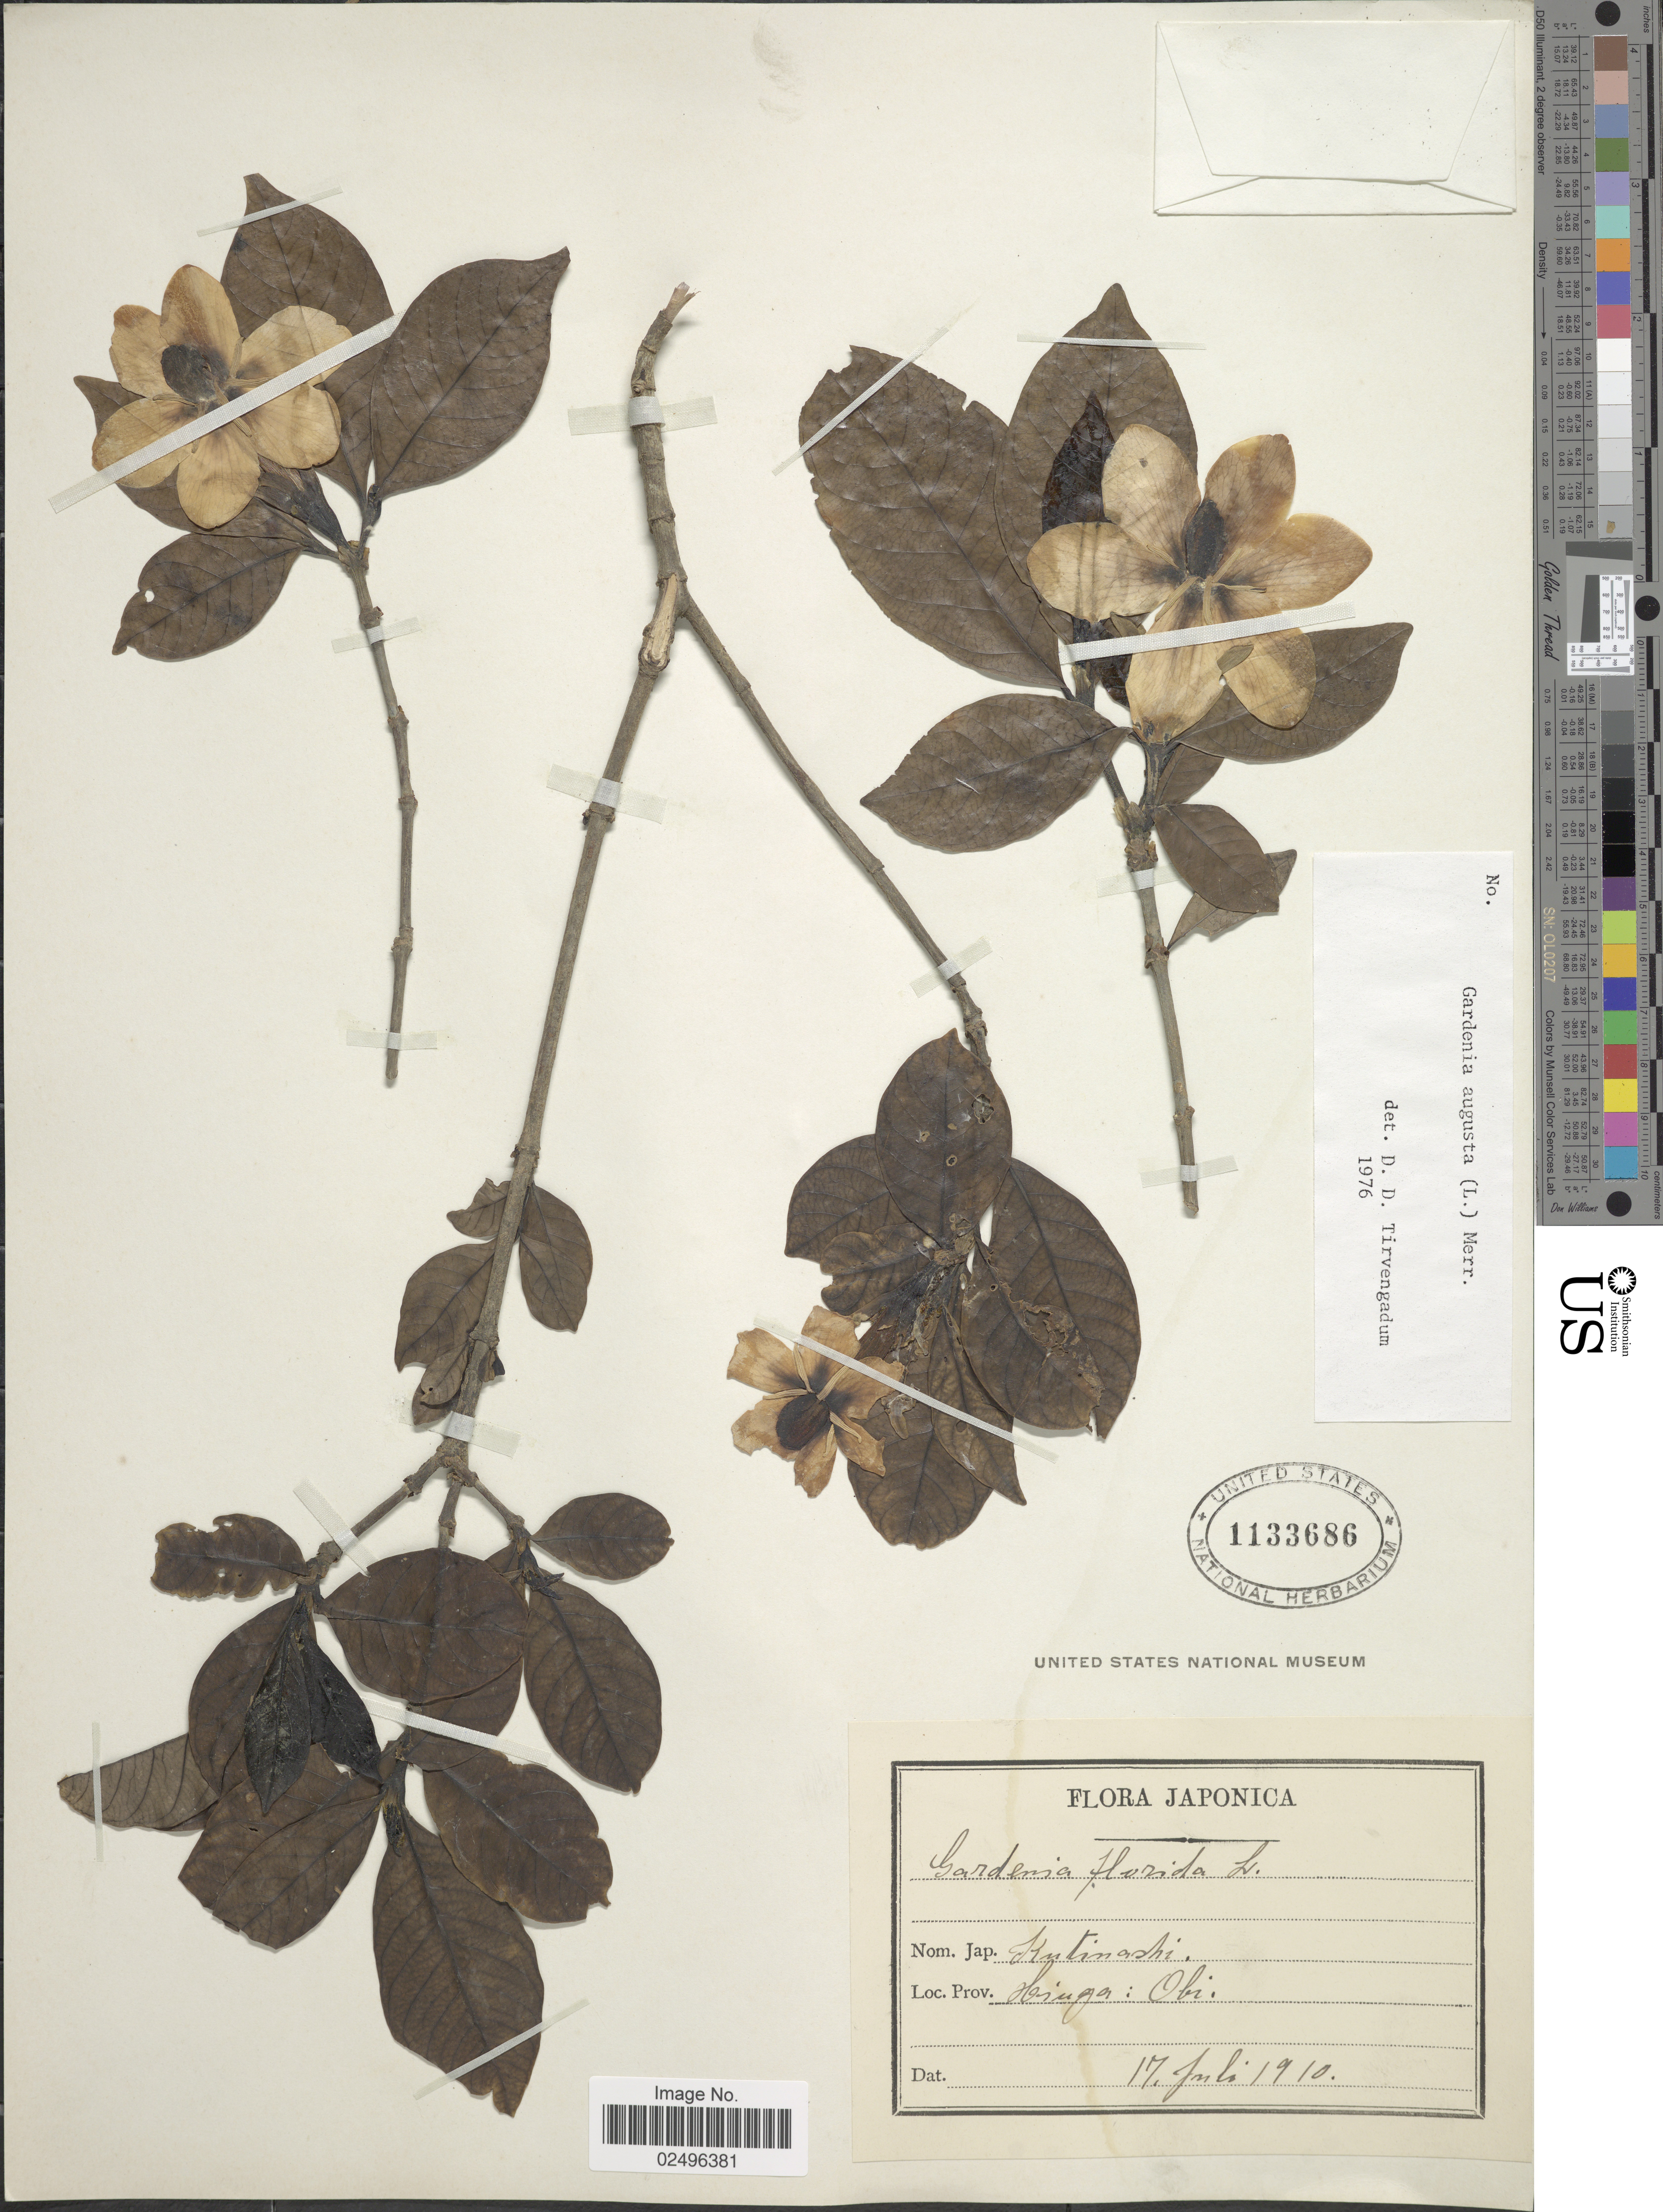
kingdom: Plantae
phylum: Tracheophyta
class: Magnoliopsida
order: Gentianales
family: Rubiaceae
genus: Gardenia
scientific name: Gardenia augusta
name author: (L.) Merr.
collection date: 1910-07-17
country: Japan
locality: Hiuga: Obi.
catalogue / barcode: US 1133686